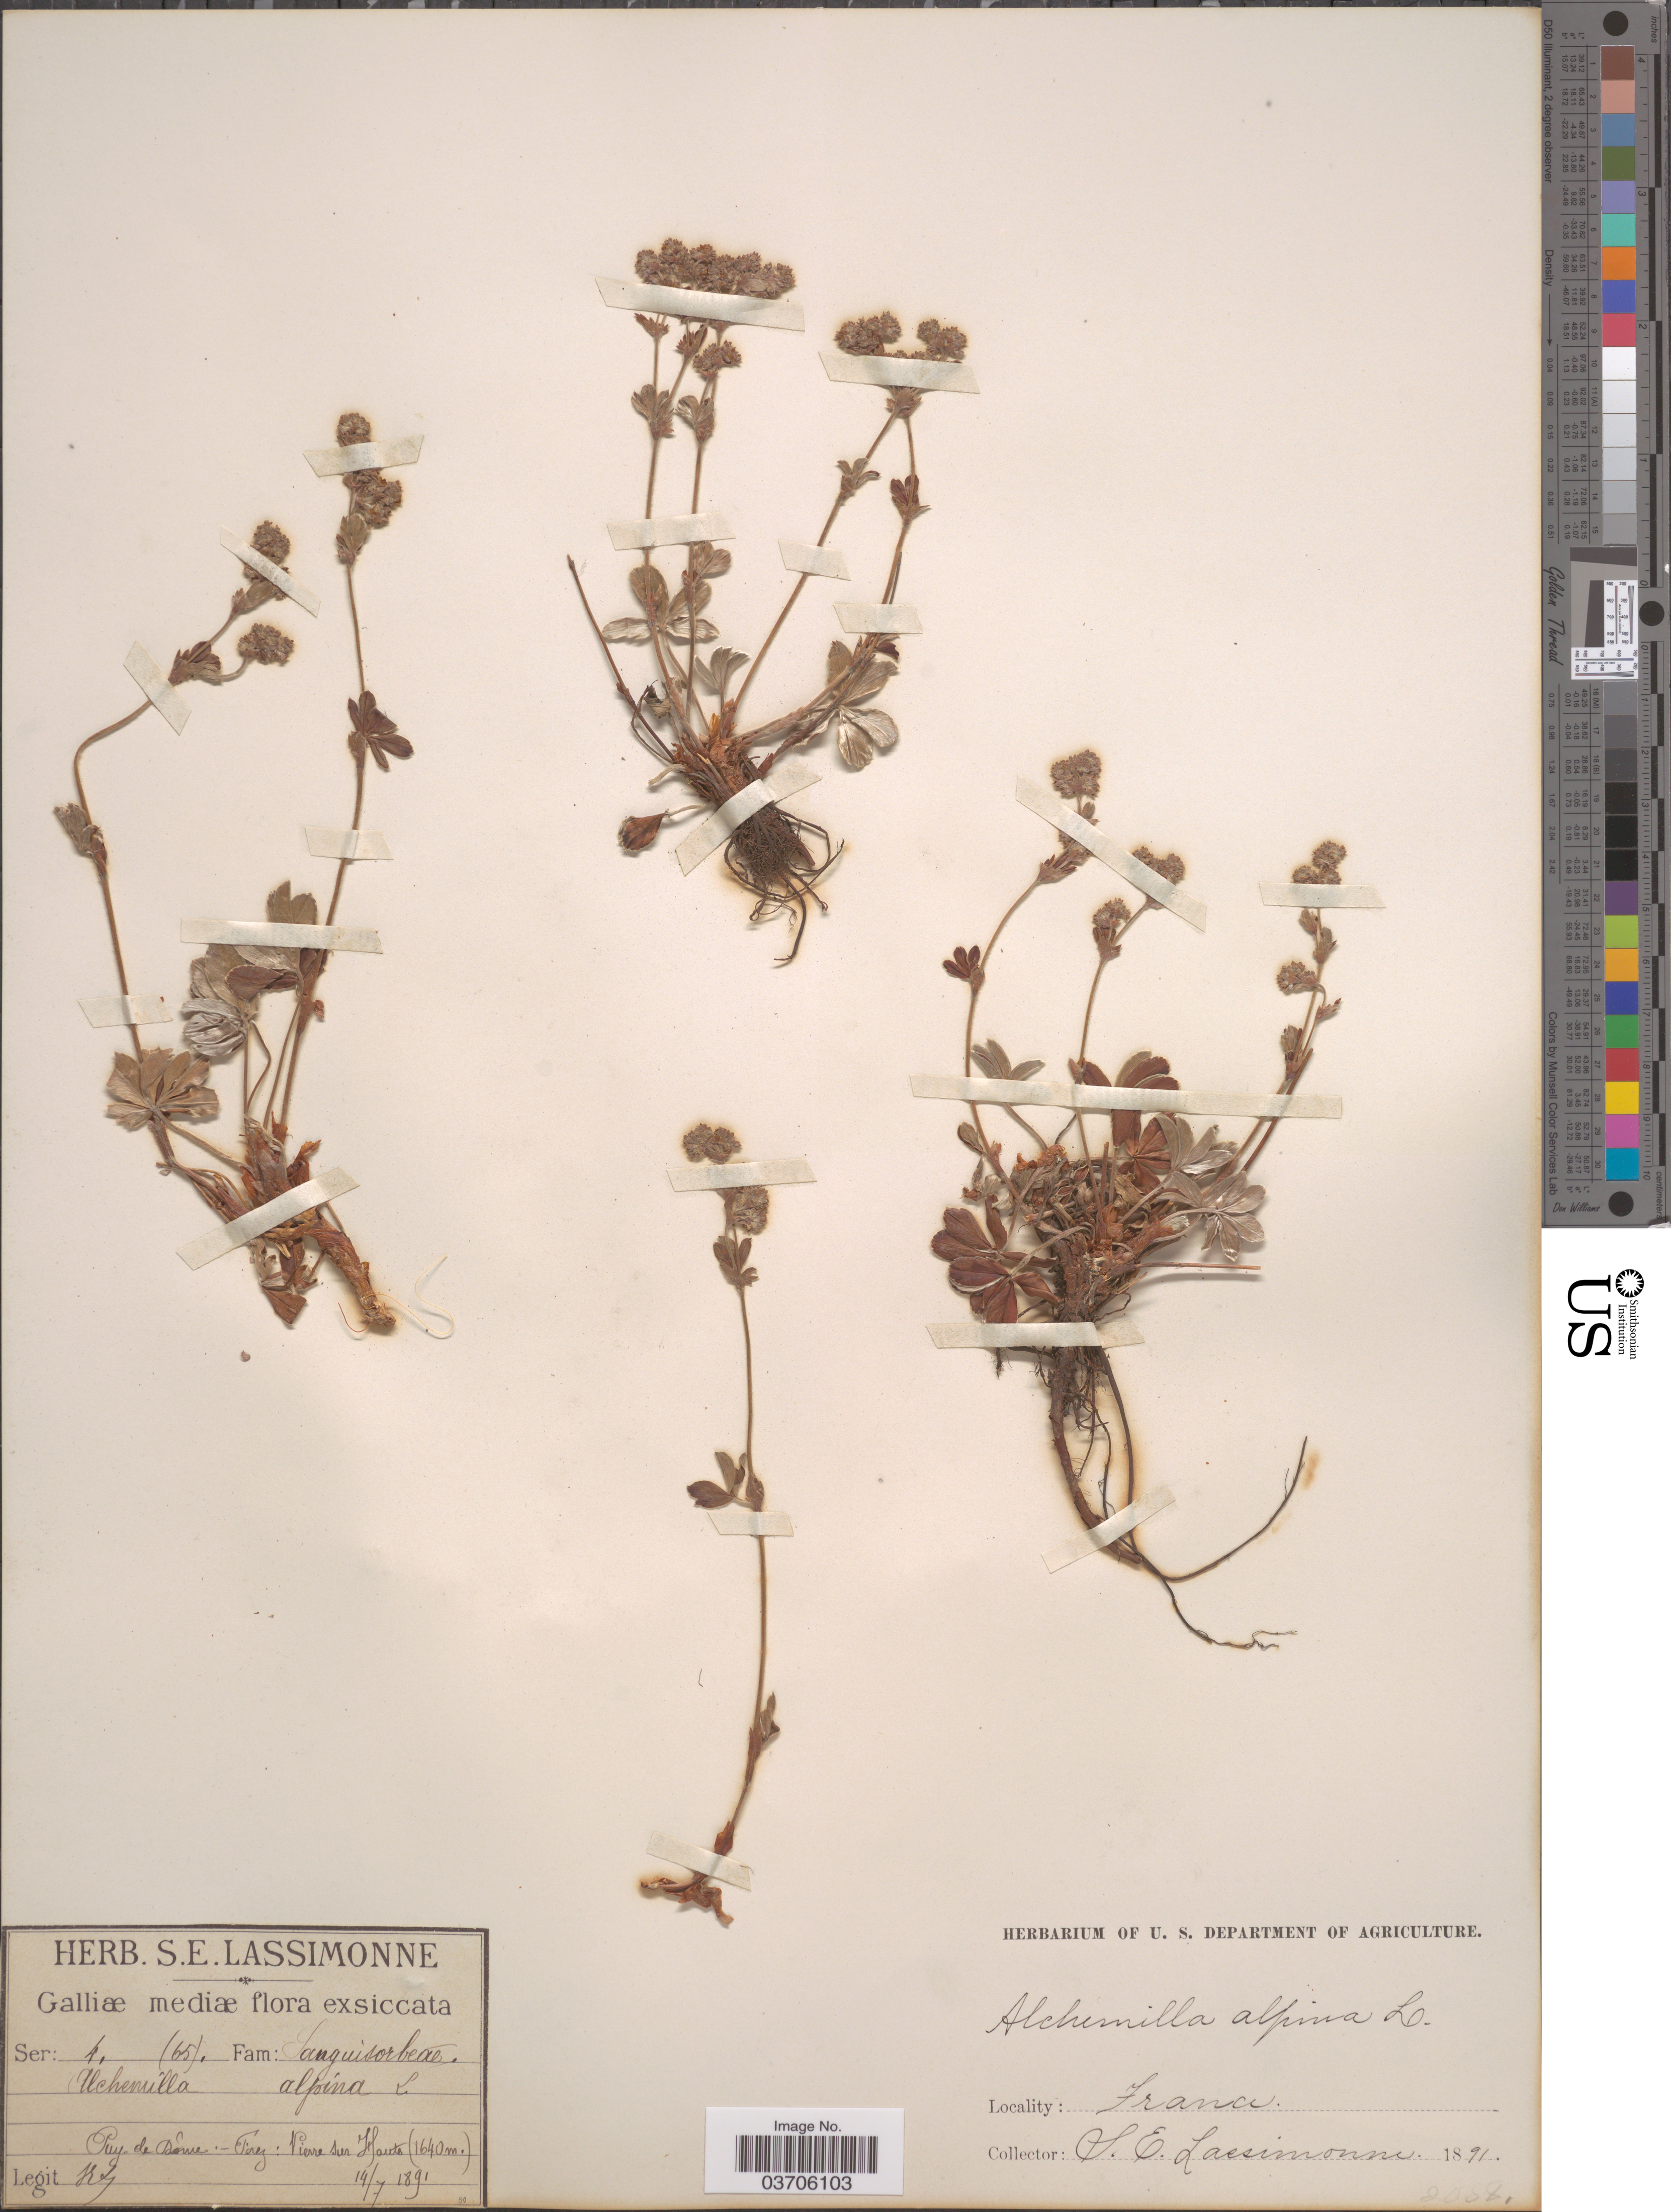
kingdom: Plantae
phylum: Tracheophyta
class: Magnoliopsida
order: Rosales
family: Rosaceae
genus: Alchemilla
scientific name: Alchemilla alpina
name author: L.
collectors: S. Lassimonne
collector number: (65)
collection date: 1891-07-14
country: France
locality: Galliæ mediæ. Puy de Dome - Forez: Pierre sur Haute.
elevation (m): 1640